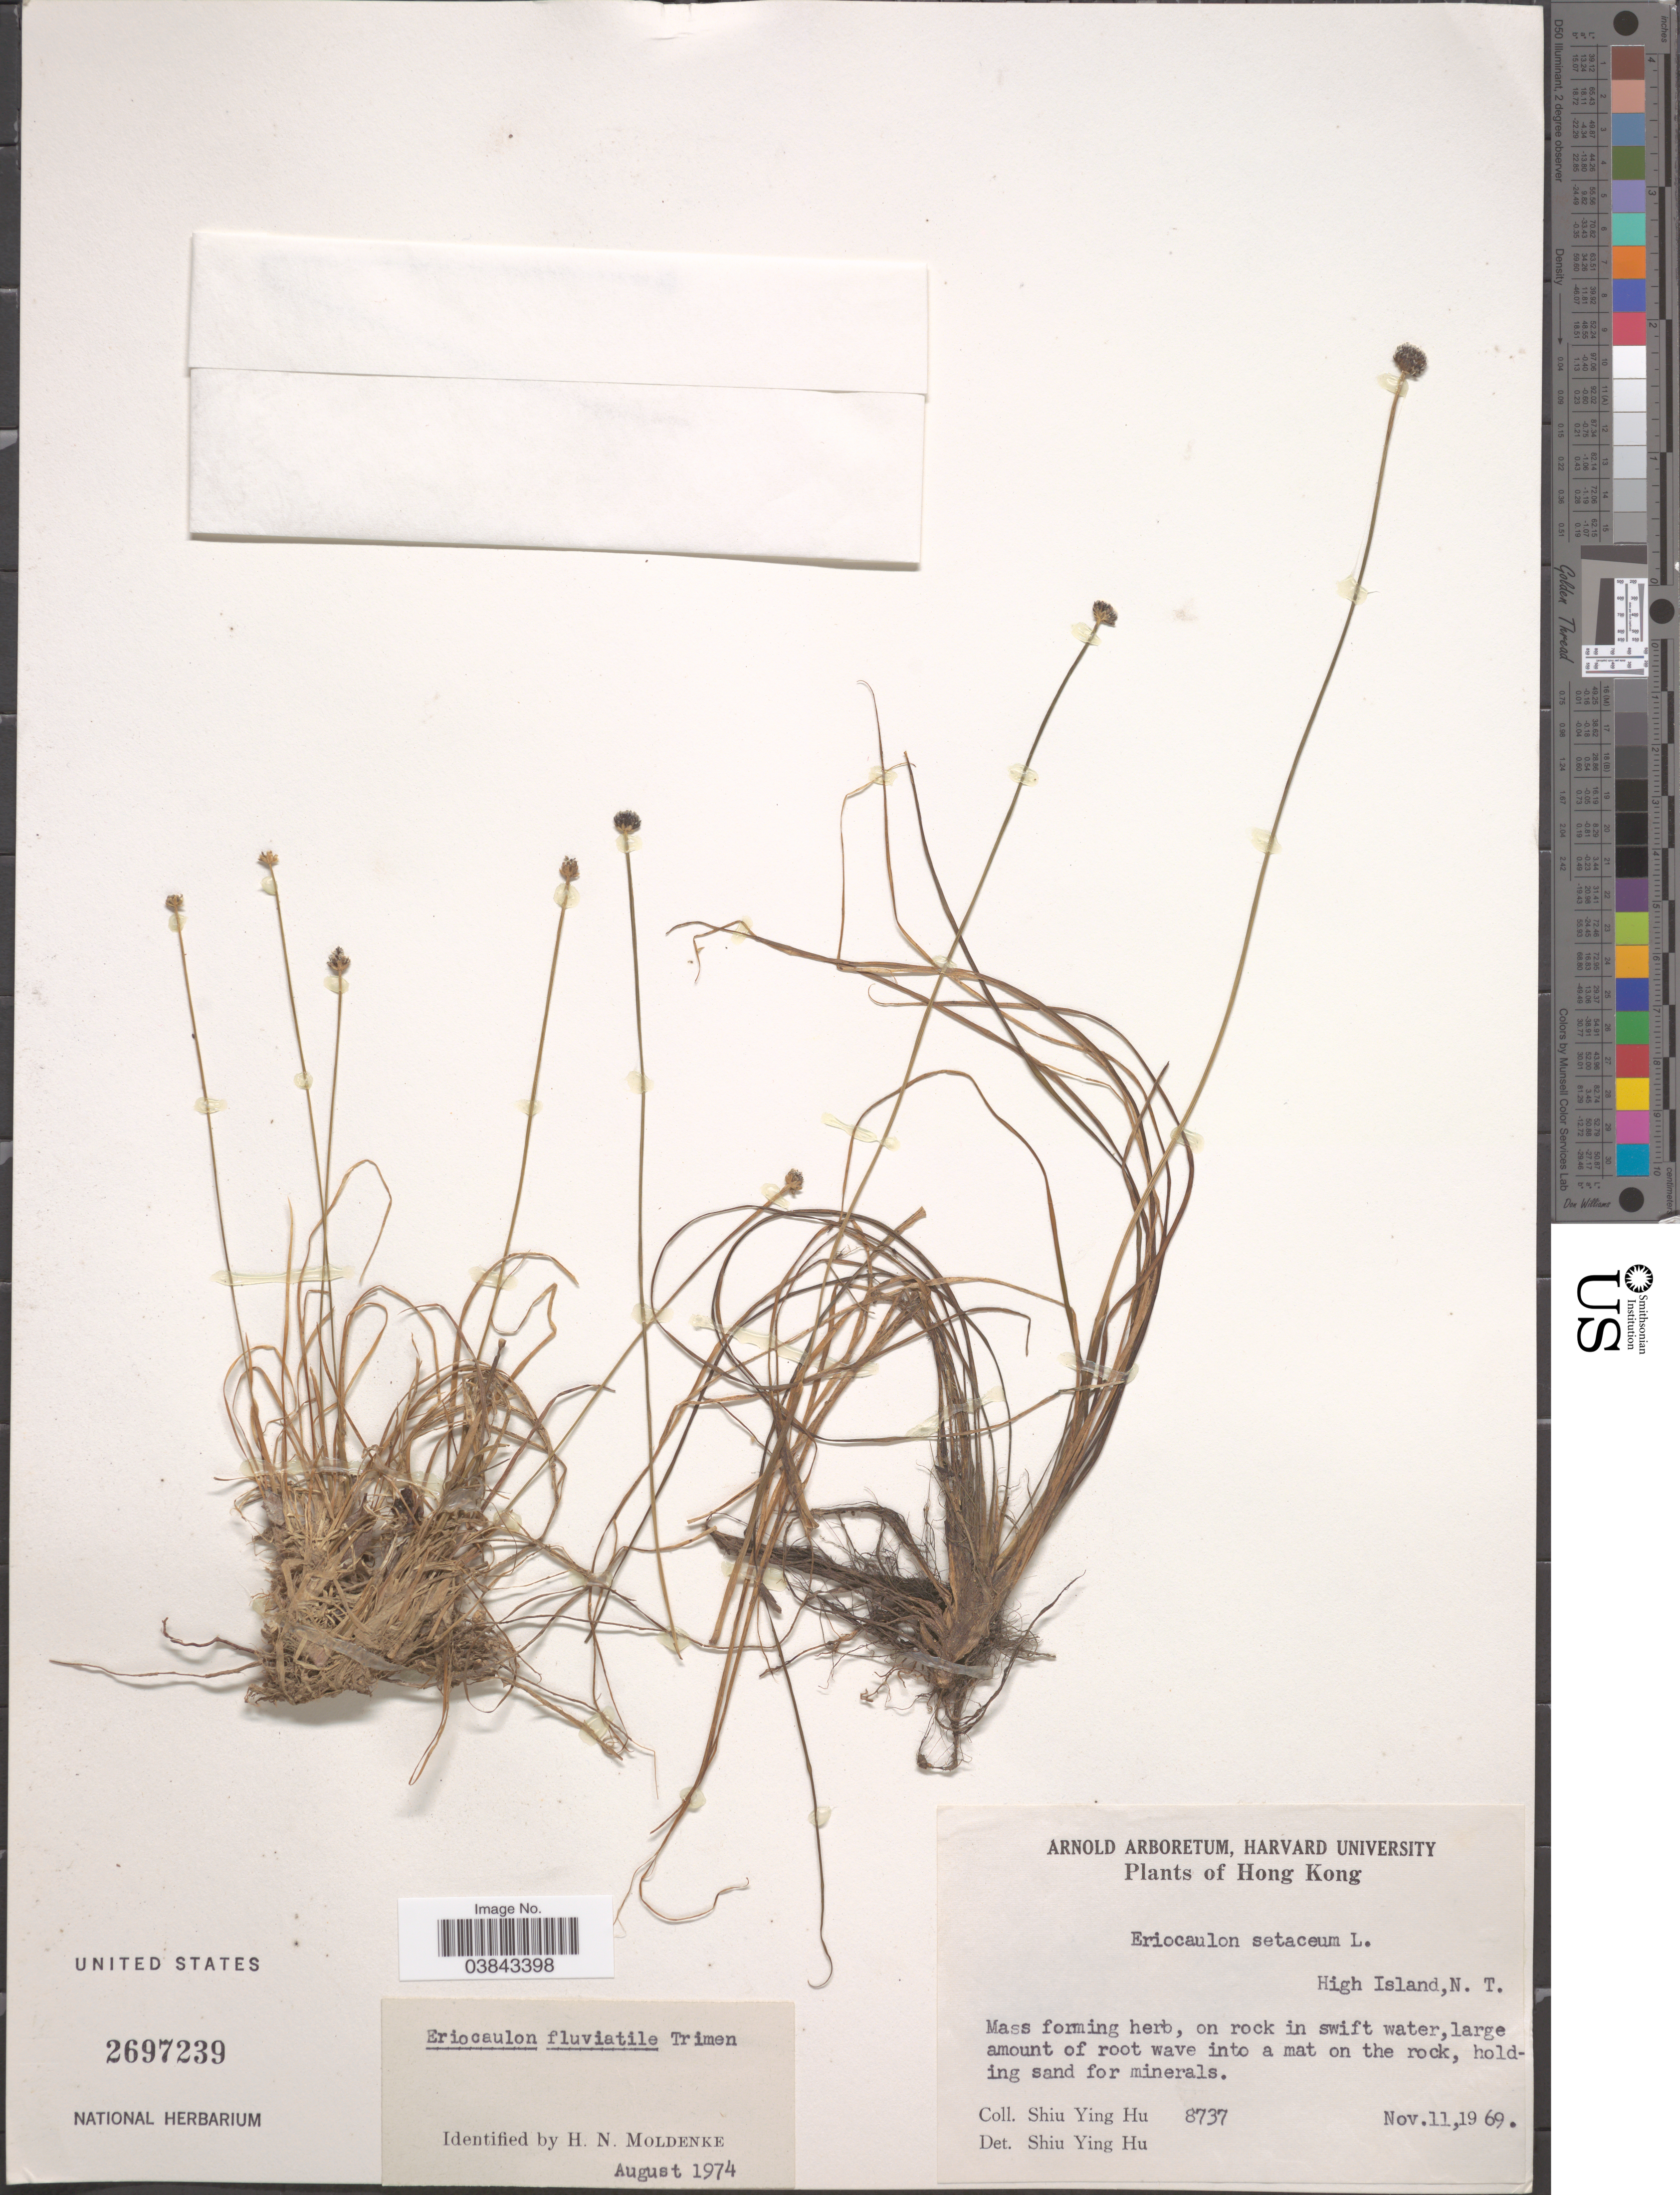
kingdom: Plantae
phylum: Tracheophyta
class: Liliopsida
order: Poales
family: Eriocaulaceae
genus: Eriocaulon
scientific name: Eriocaulon fluviatile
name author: Trimen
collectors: S. Y. Hu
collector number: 8737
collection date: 1969-11-11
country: China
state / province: Hong Kong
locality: High Island, N.T.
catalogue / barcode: US 2697239